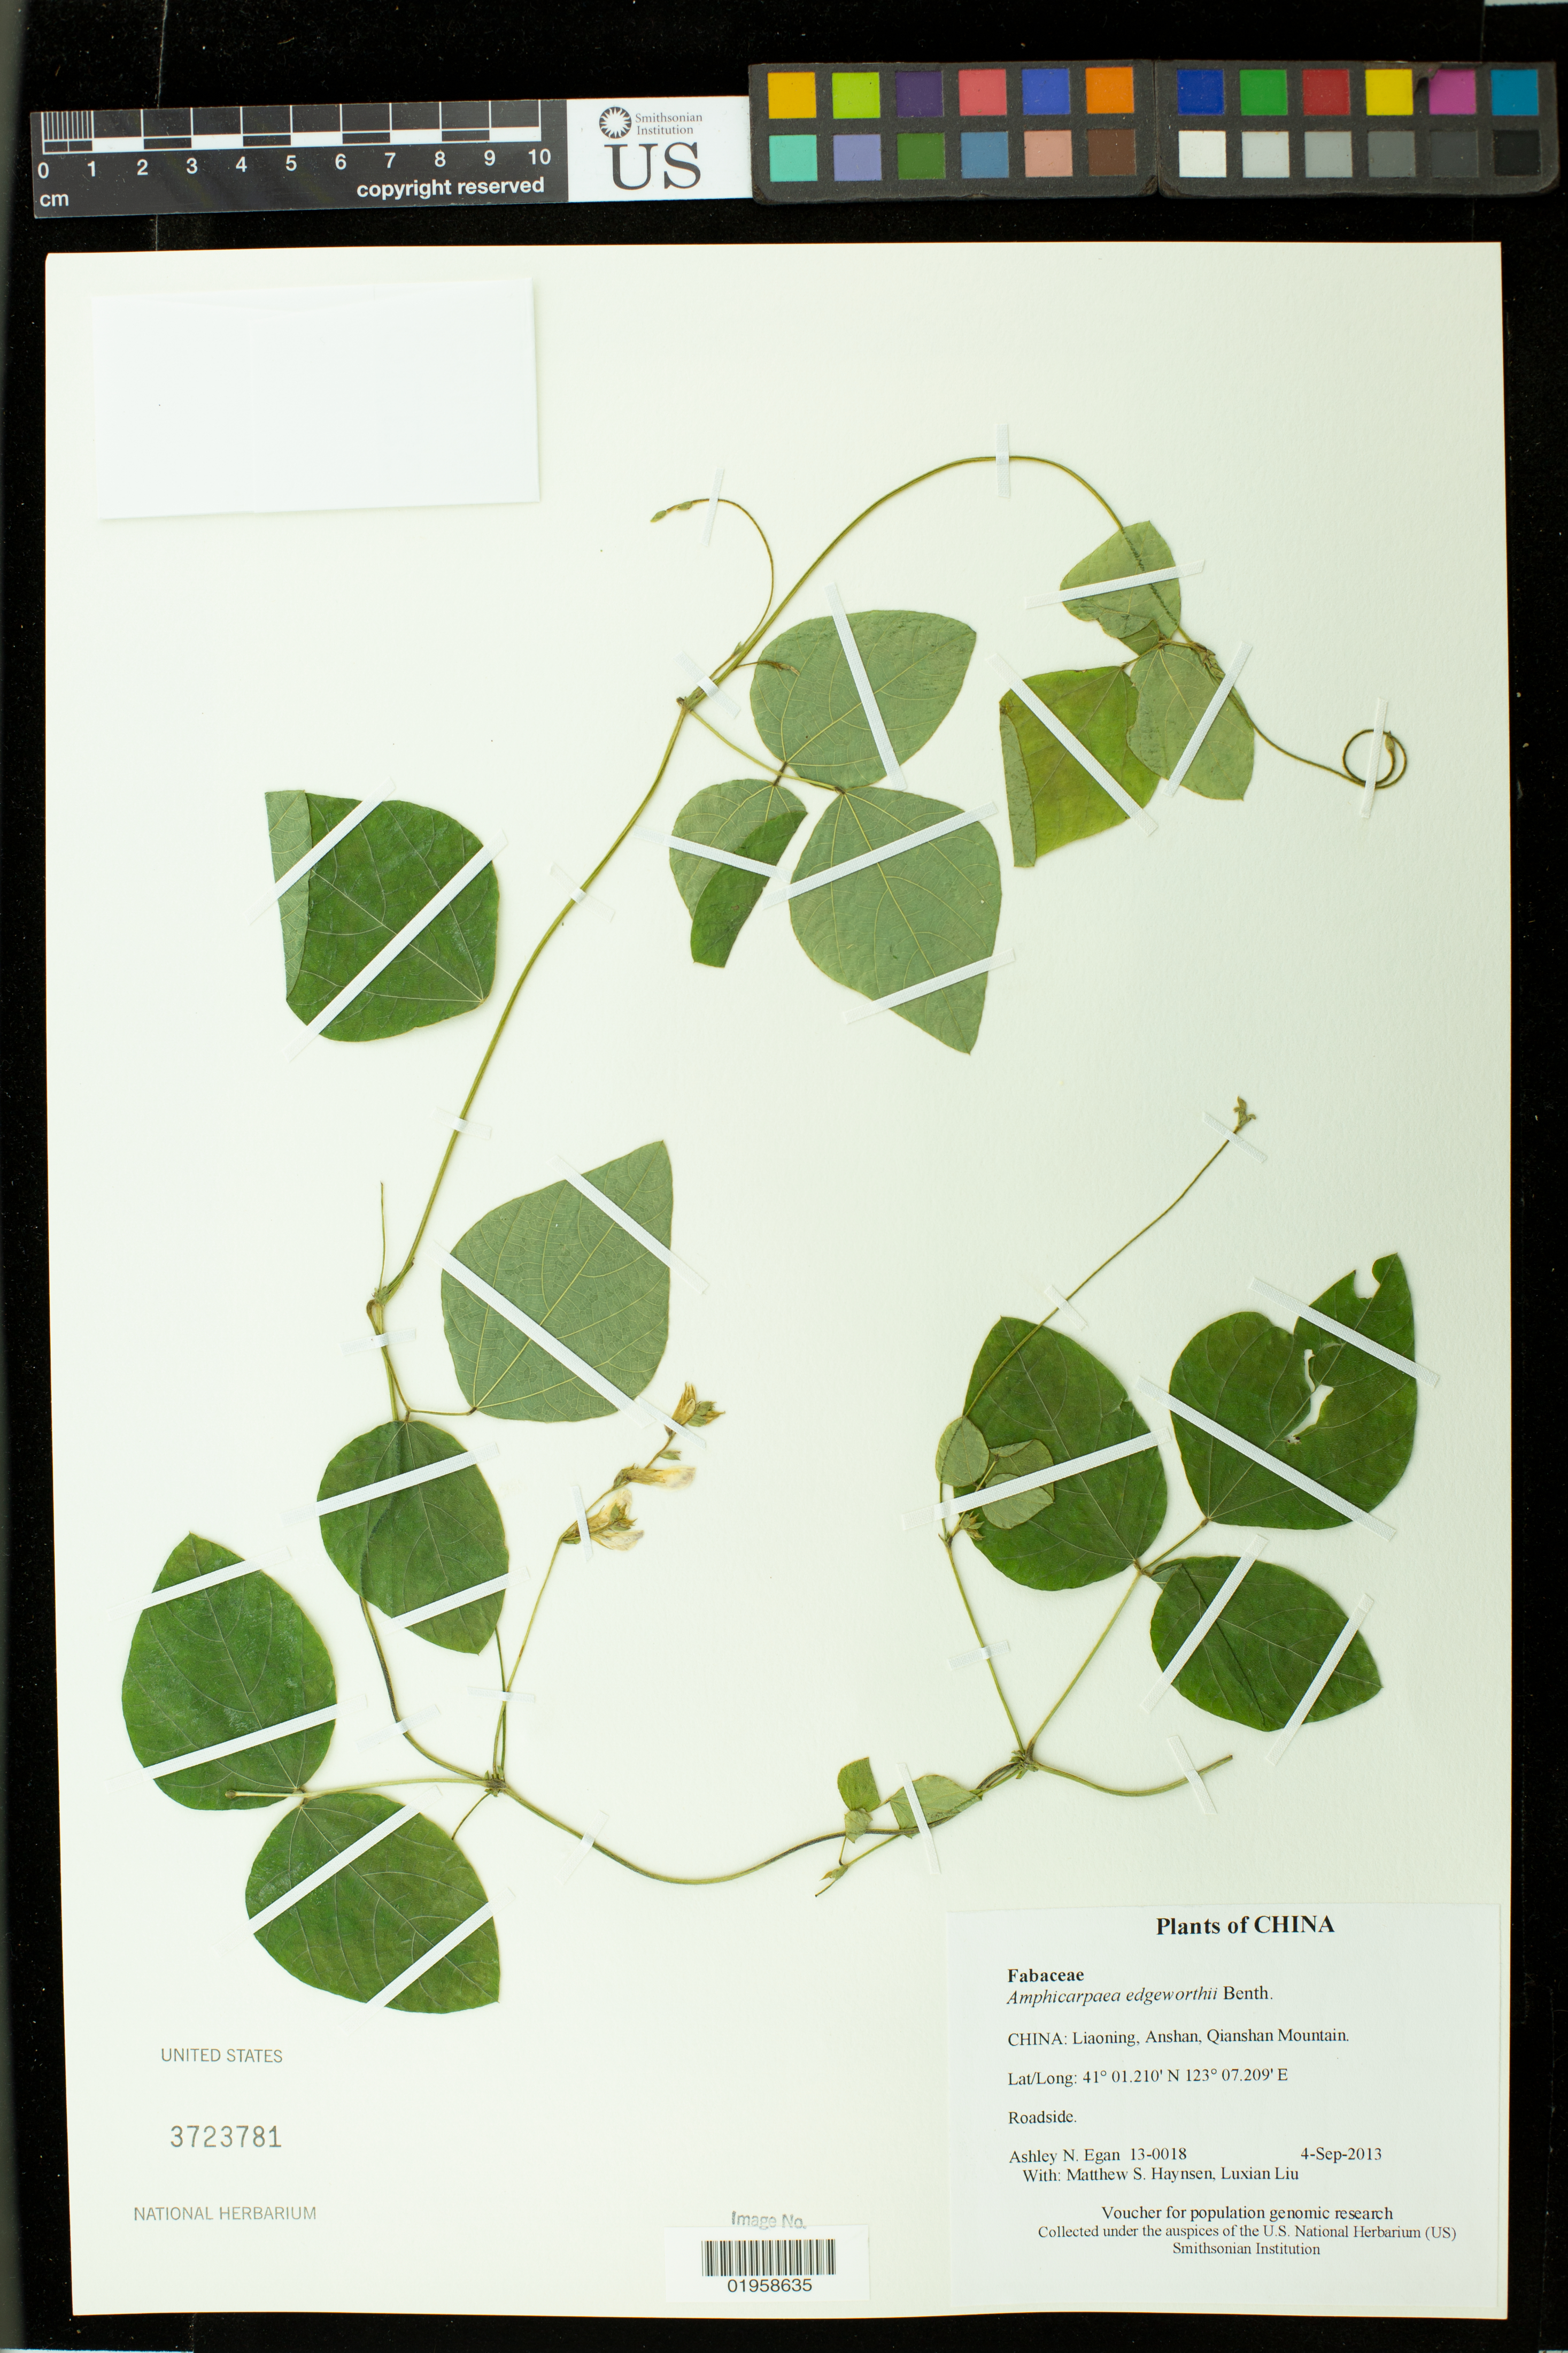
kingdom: Plantae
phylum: Tracheophyta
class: Magnoliopsida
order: Fabales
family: Fabaceae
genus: Amphicarpaea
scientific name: Amphicarpaea edgeworthii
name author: Benth.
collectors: A. N. Egan, M. Hansen & L. Liu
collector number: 13-0018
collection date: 2013-09-04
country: China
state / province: Liaoning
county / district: Anshan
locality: Qianshan Mountain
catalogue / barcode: US 3723781